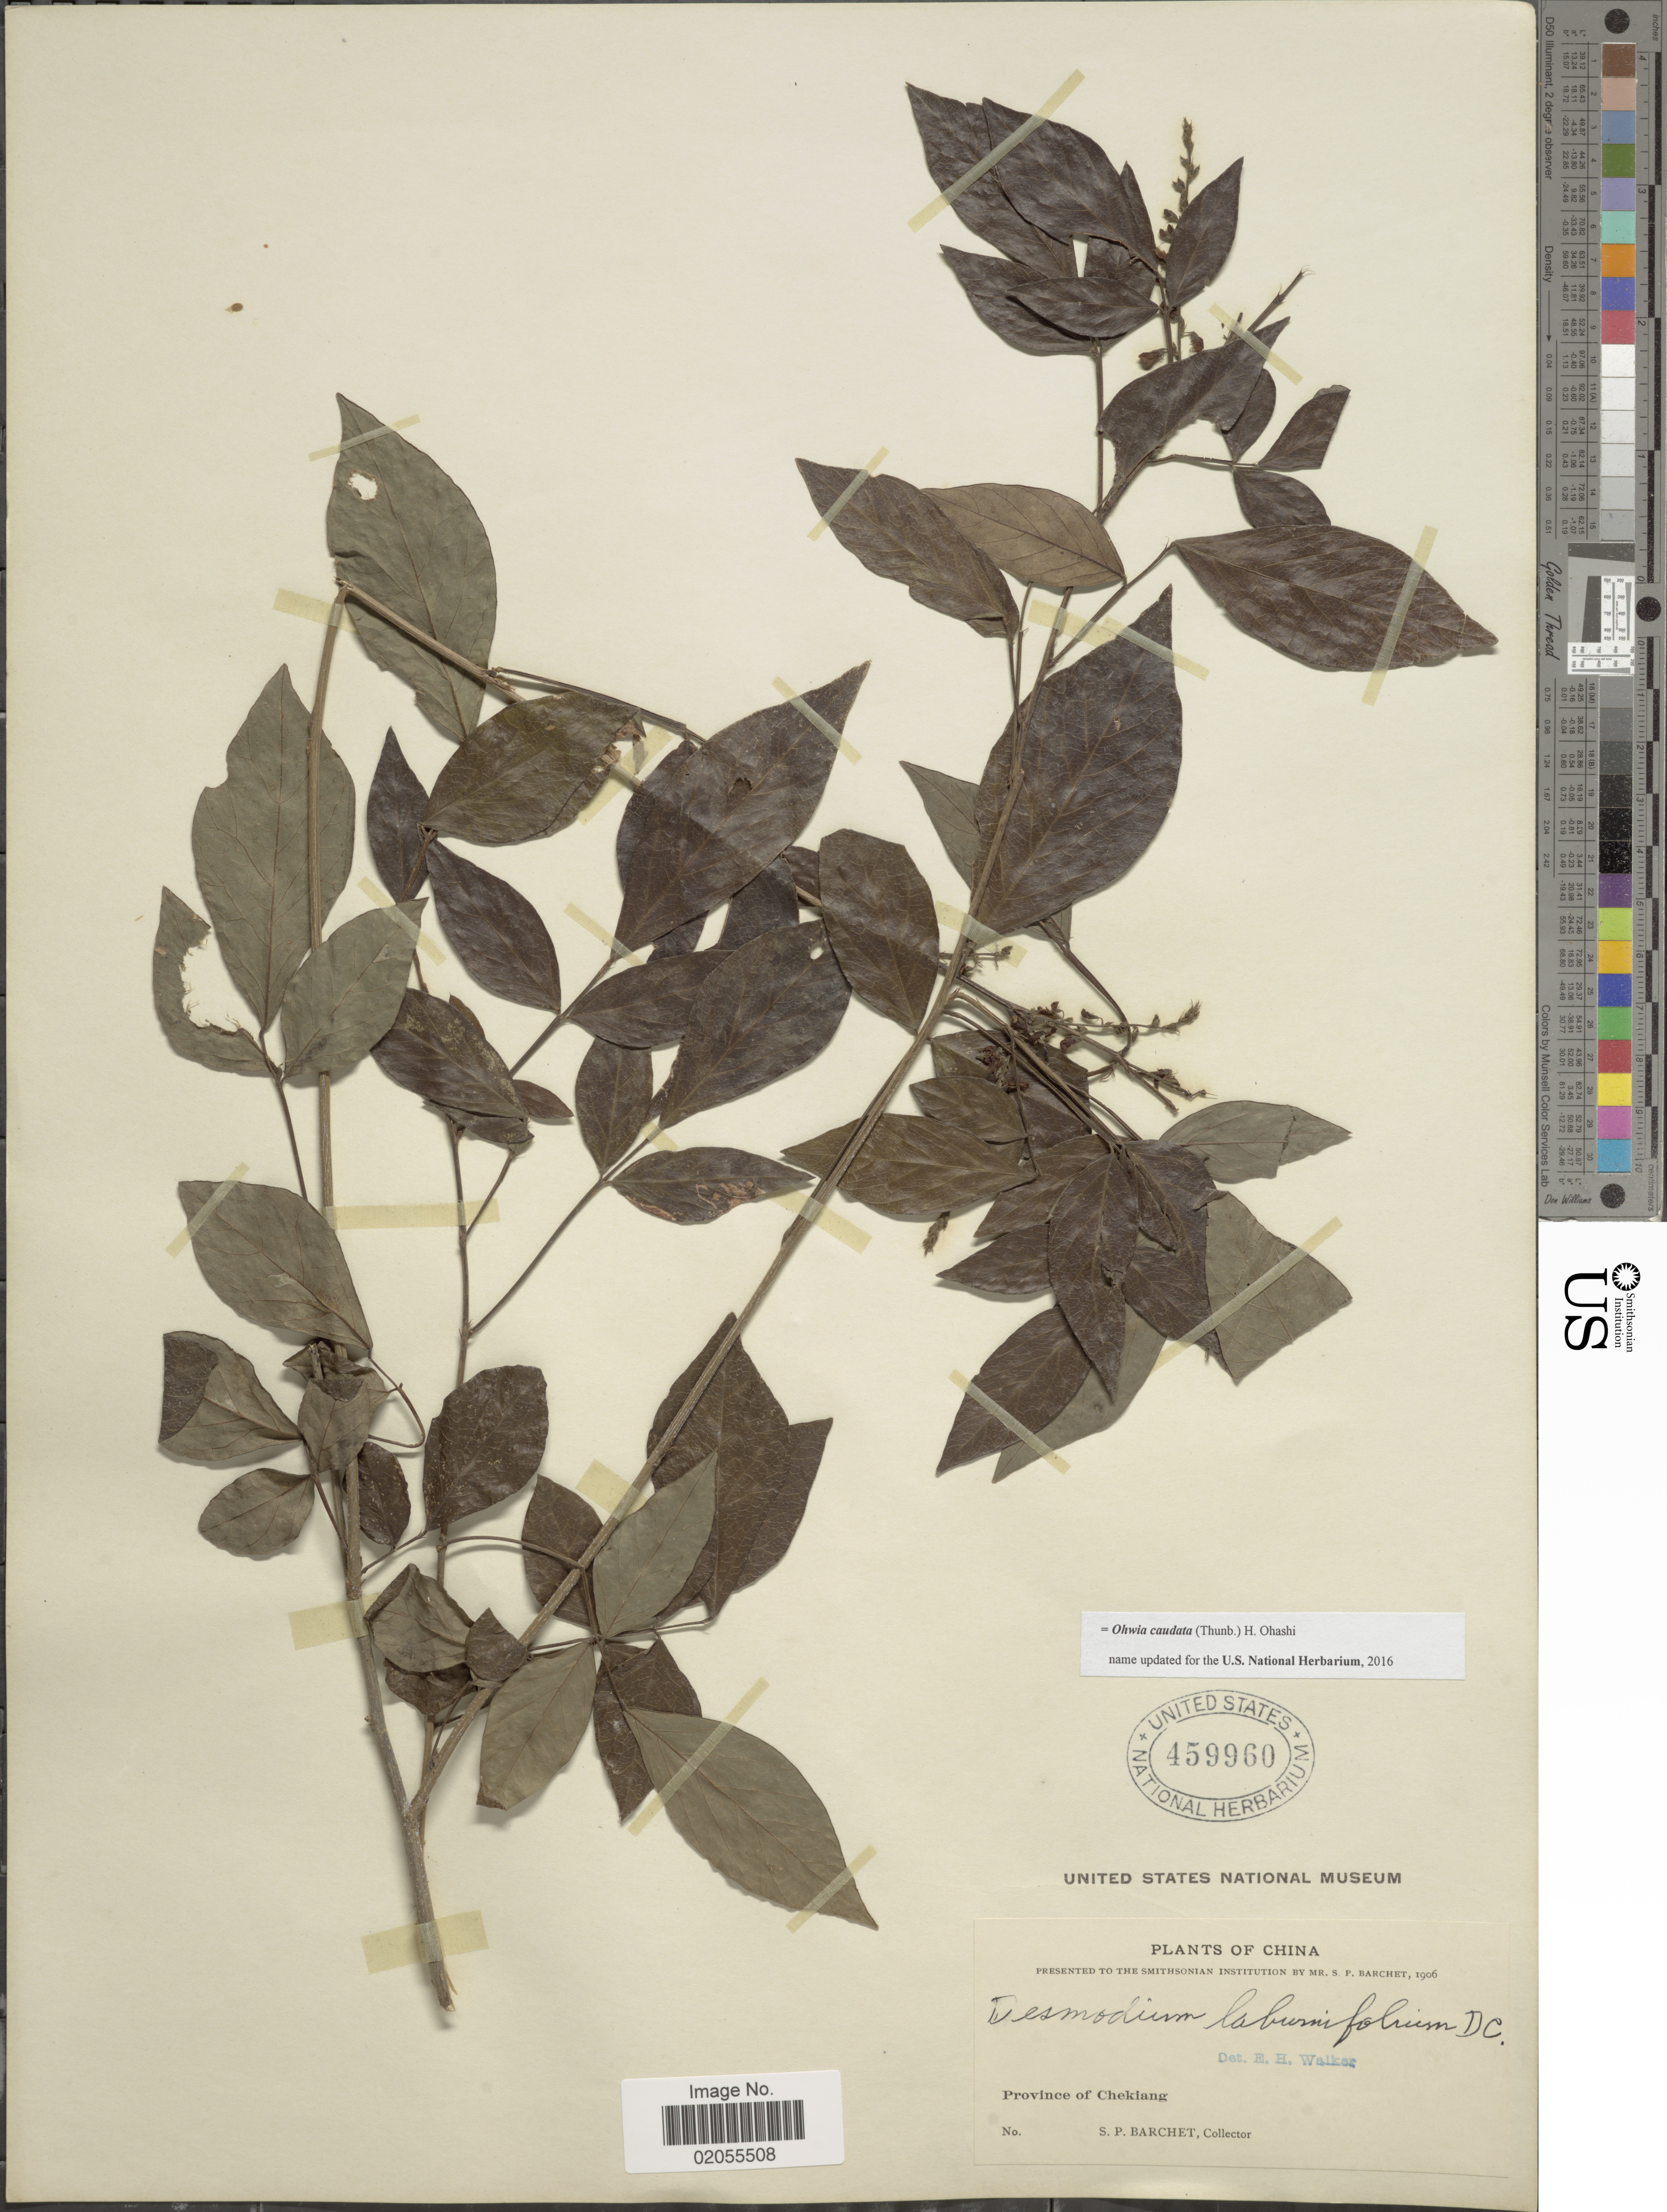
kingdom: Plantae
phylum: Tracheophyta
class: Magnoliopsida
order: Fabales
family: Fabaceae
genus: Ohwia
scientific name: Ohwia caudata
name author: (Thunb.) H. Ohashi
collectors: S. P. Barchet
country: China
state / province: Zhejiang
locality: Province of Chekiang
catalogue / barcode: US 459960